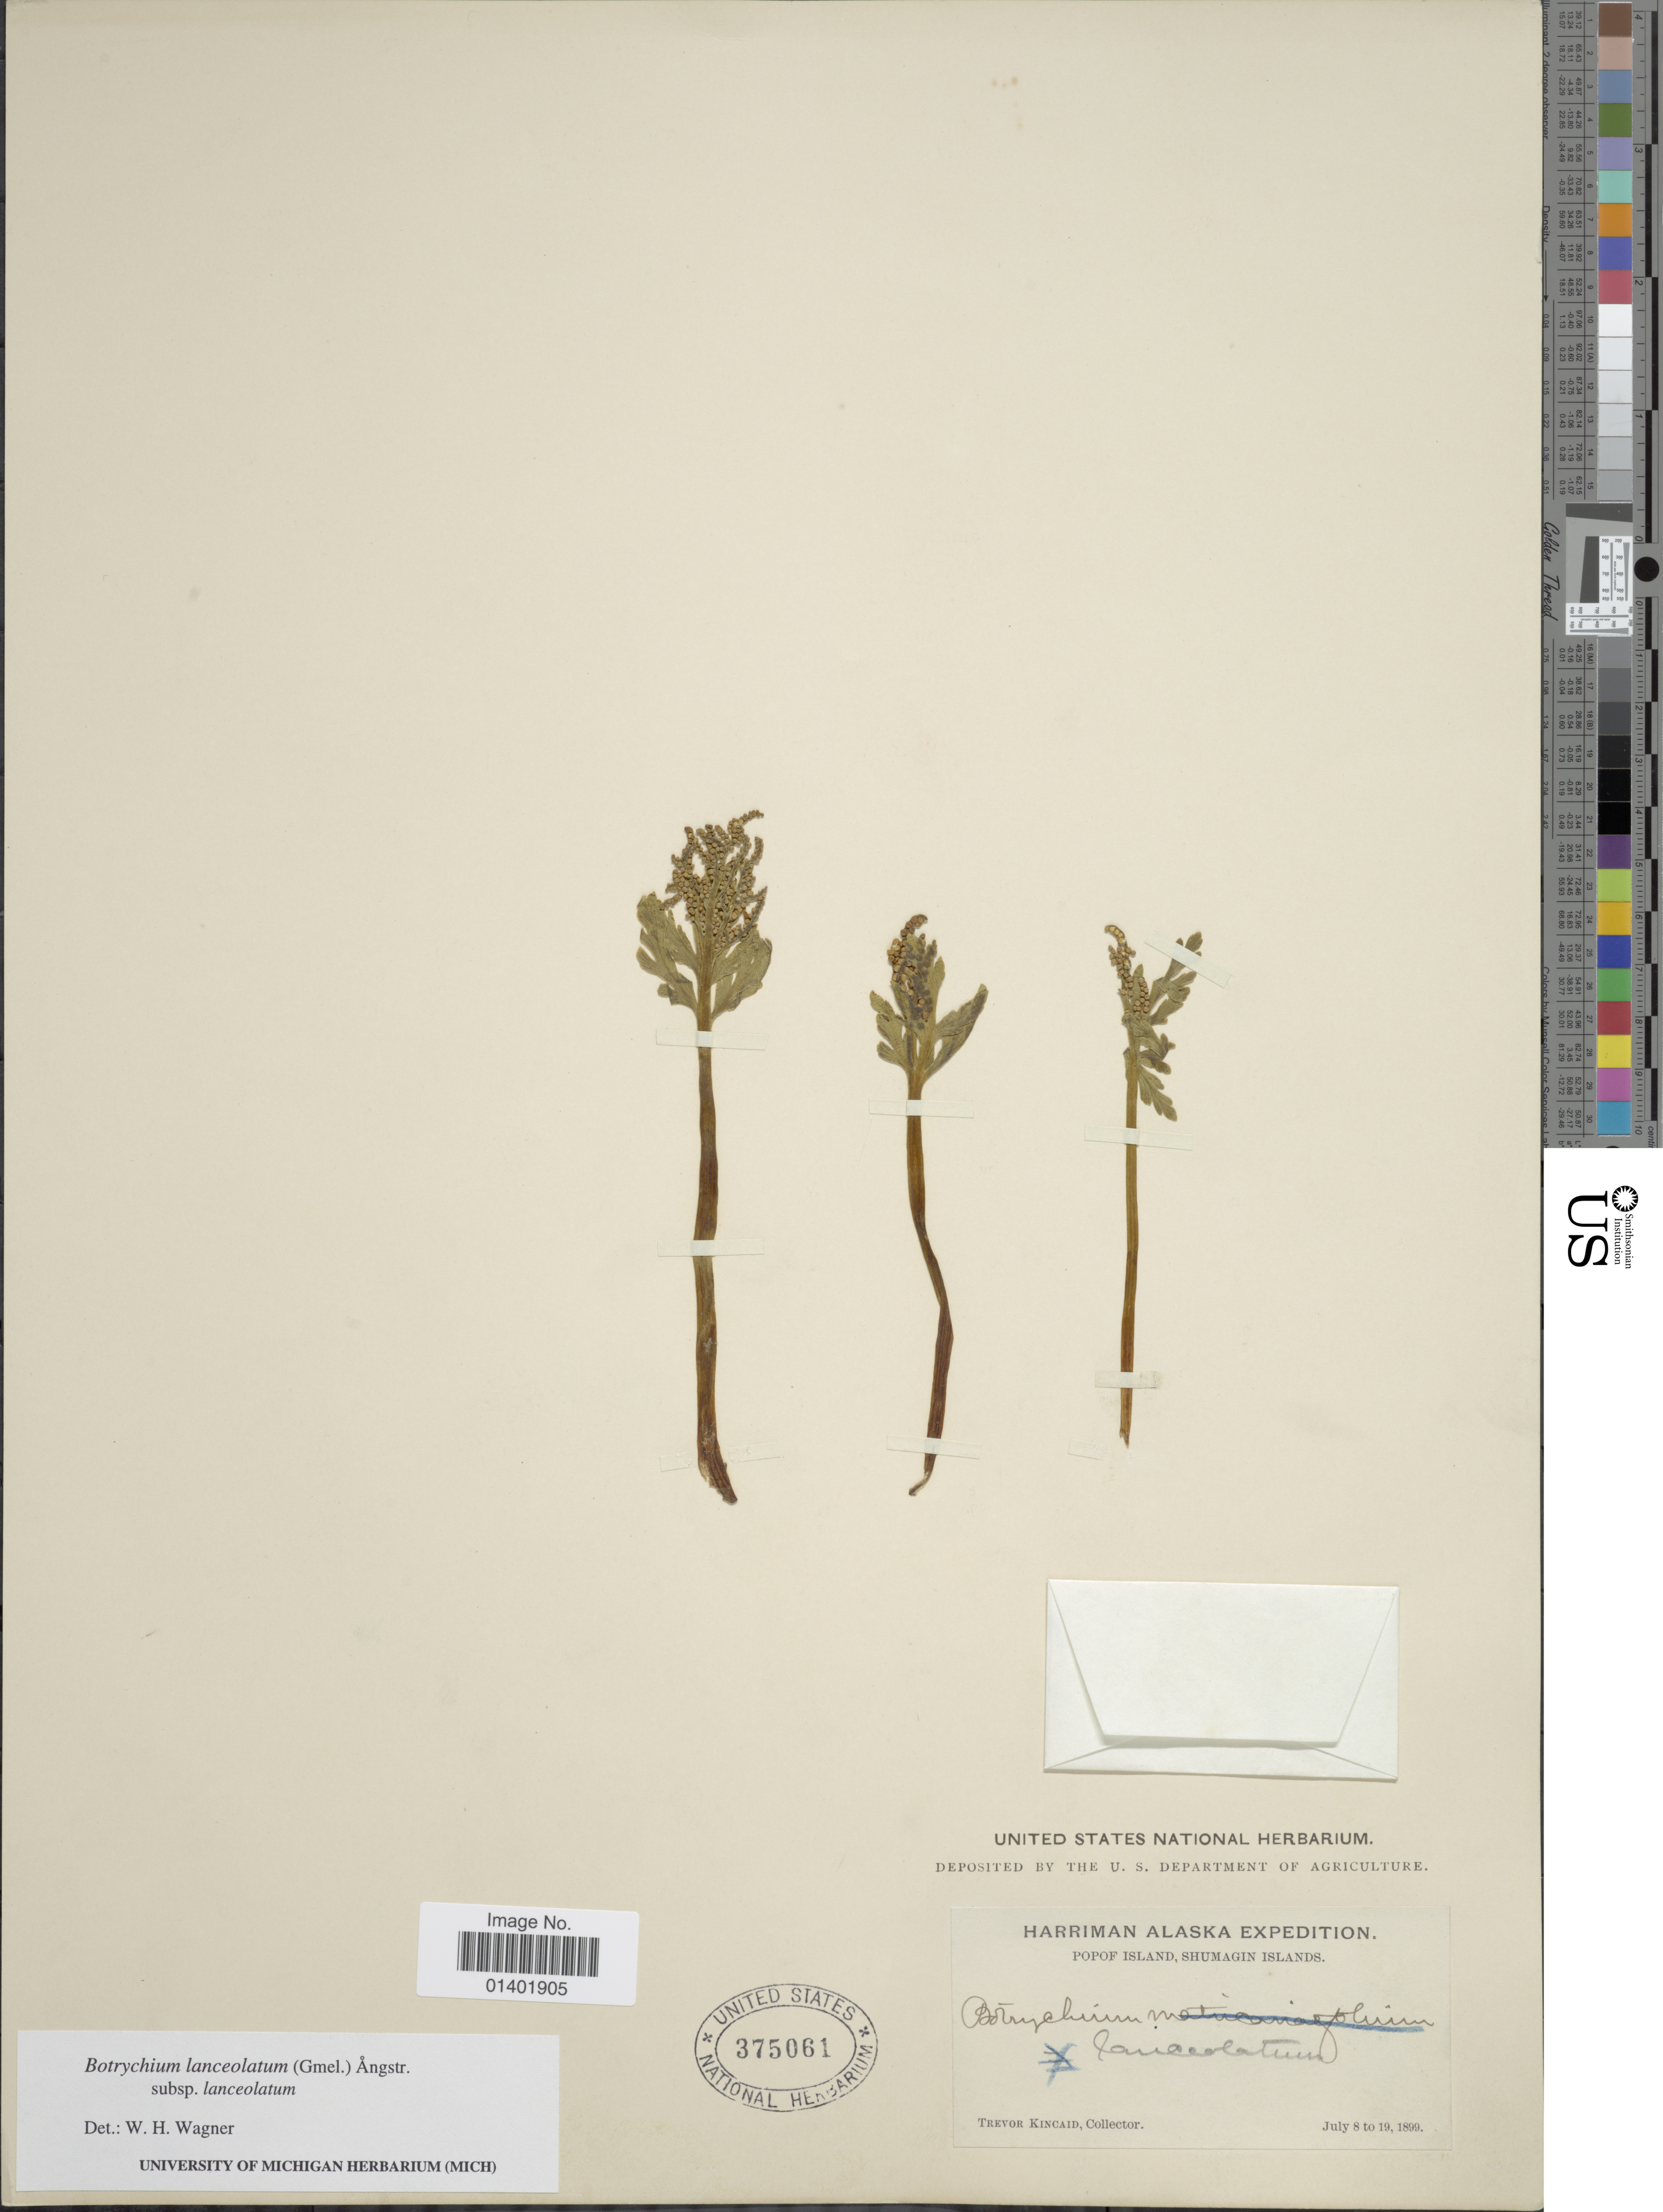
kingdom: Plantae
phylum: Tracheophyta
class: Polypodiopsida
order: Ophioglossales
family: Ophioglossaceae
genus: Botrychium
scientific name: Botrychium lanceolatum subsp. lanceolatum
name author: (S.G. Gmel.) Ångstr.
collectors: T. C. Kincaid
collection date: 1899-07-08/1899-07-19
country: United States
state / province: Alaska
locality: Popof Island, Shumagin Islands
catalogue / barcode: US 375061